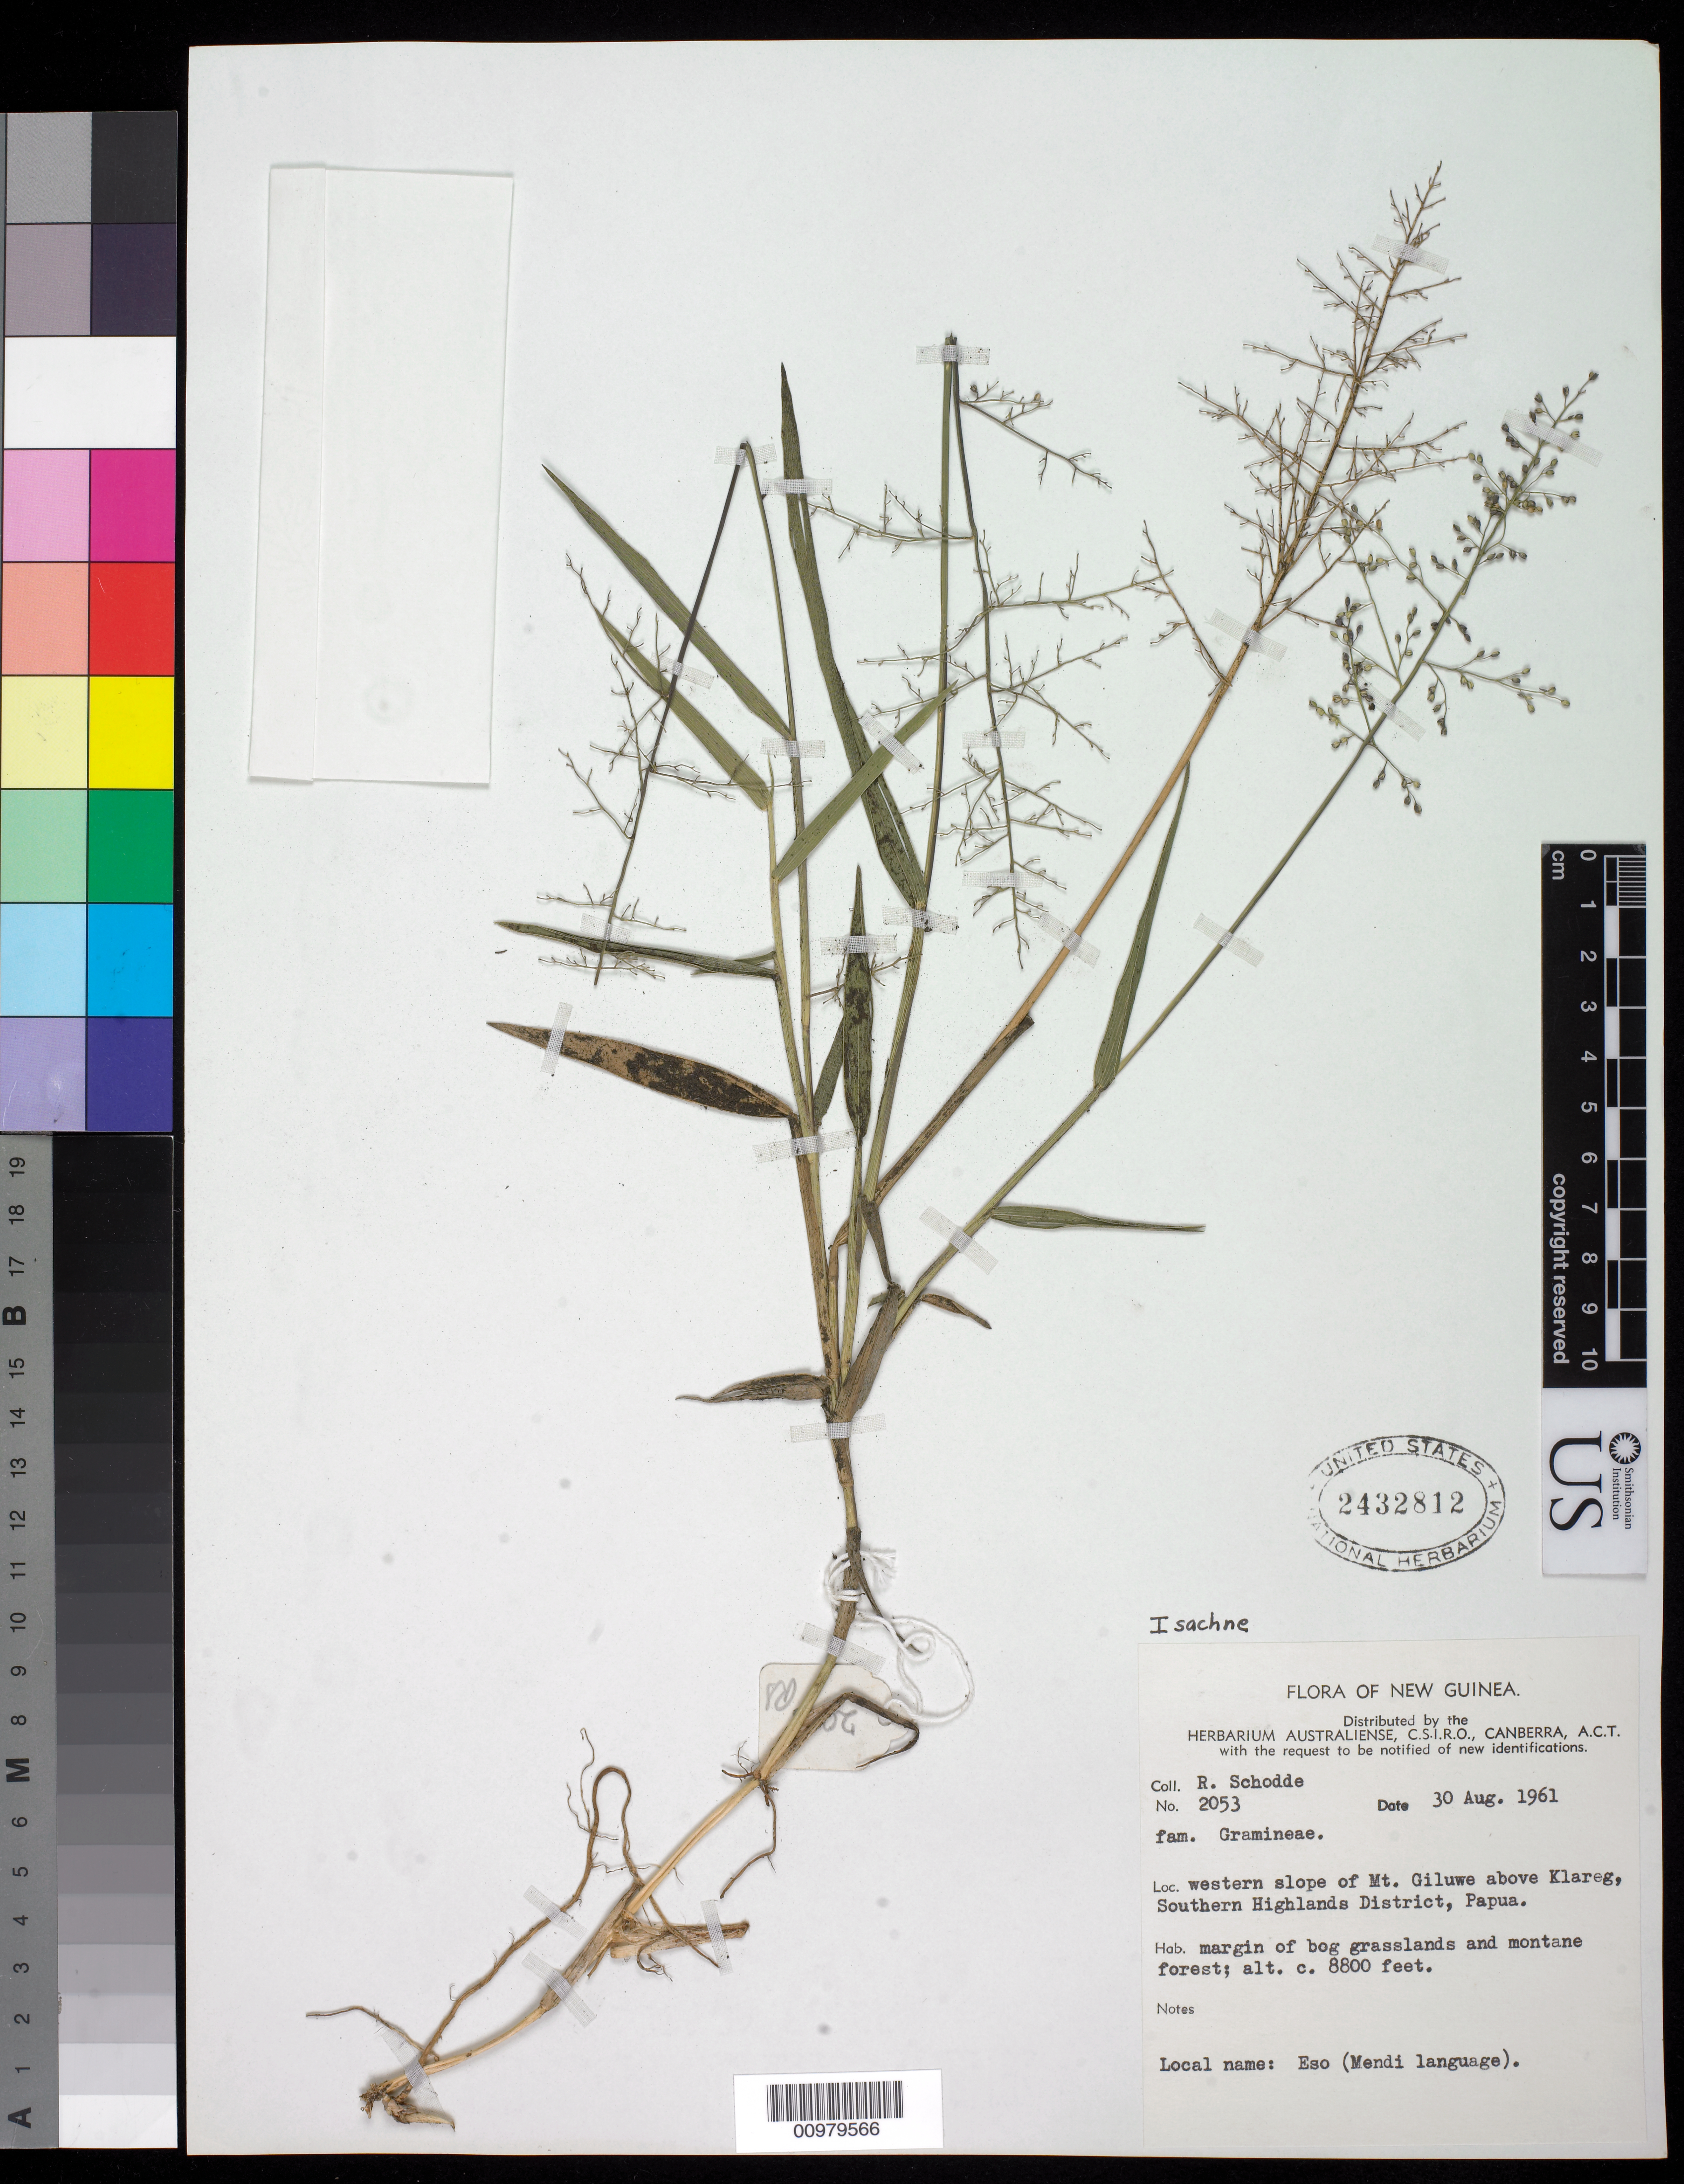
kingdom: Plantae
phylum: Tracheophyta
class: Liliopsida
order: Poales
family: Poaceae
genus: Isachne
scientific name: Isachne sp.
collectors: R. Schodde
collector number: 2053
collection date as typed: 30 Aug 1961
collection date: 1961-08-30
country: Papua New Guinea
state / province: Southern Highlands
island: New Guinea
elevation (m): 2438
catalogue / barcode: US 2432812